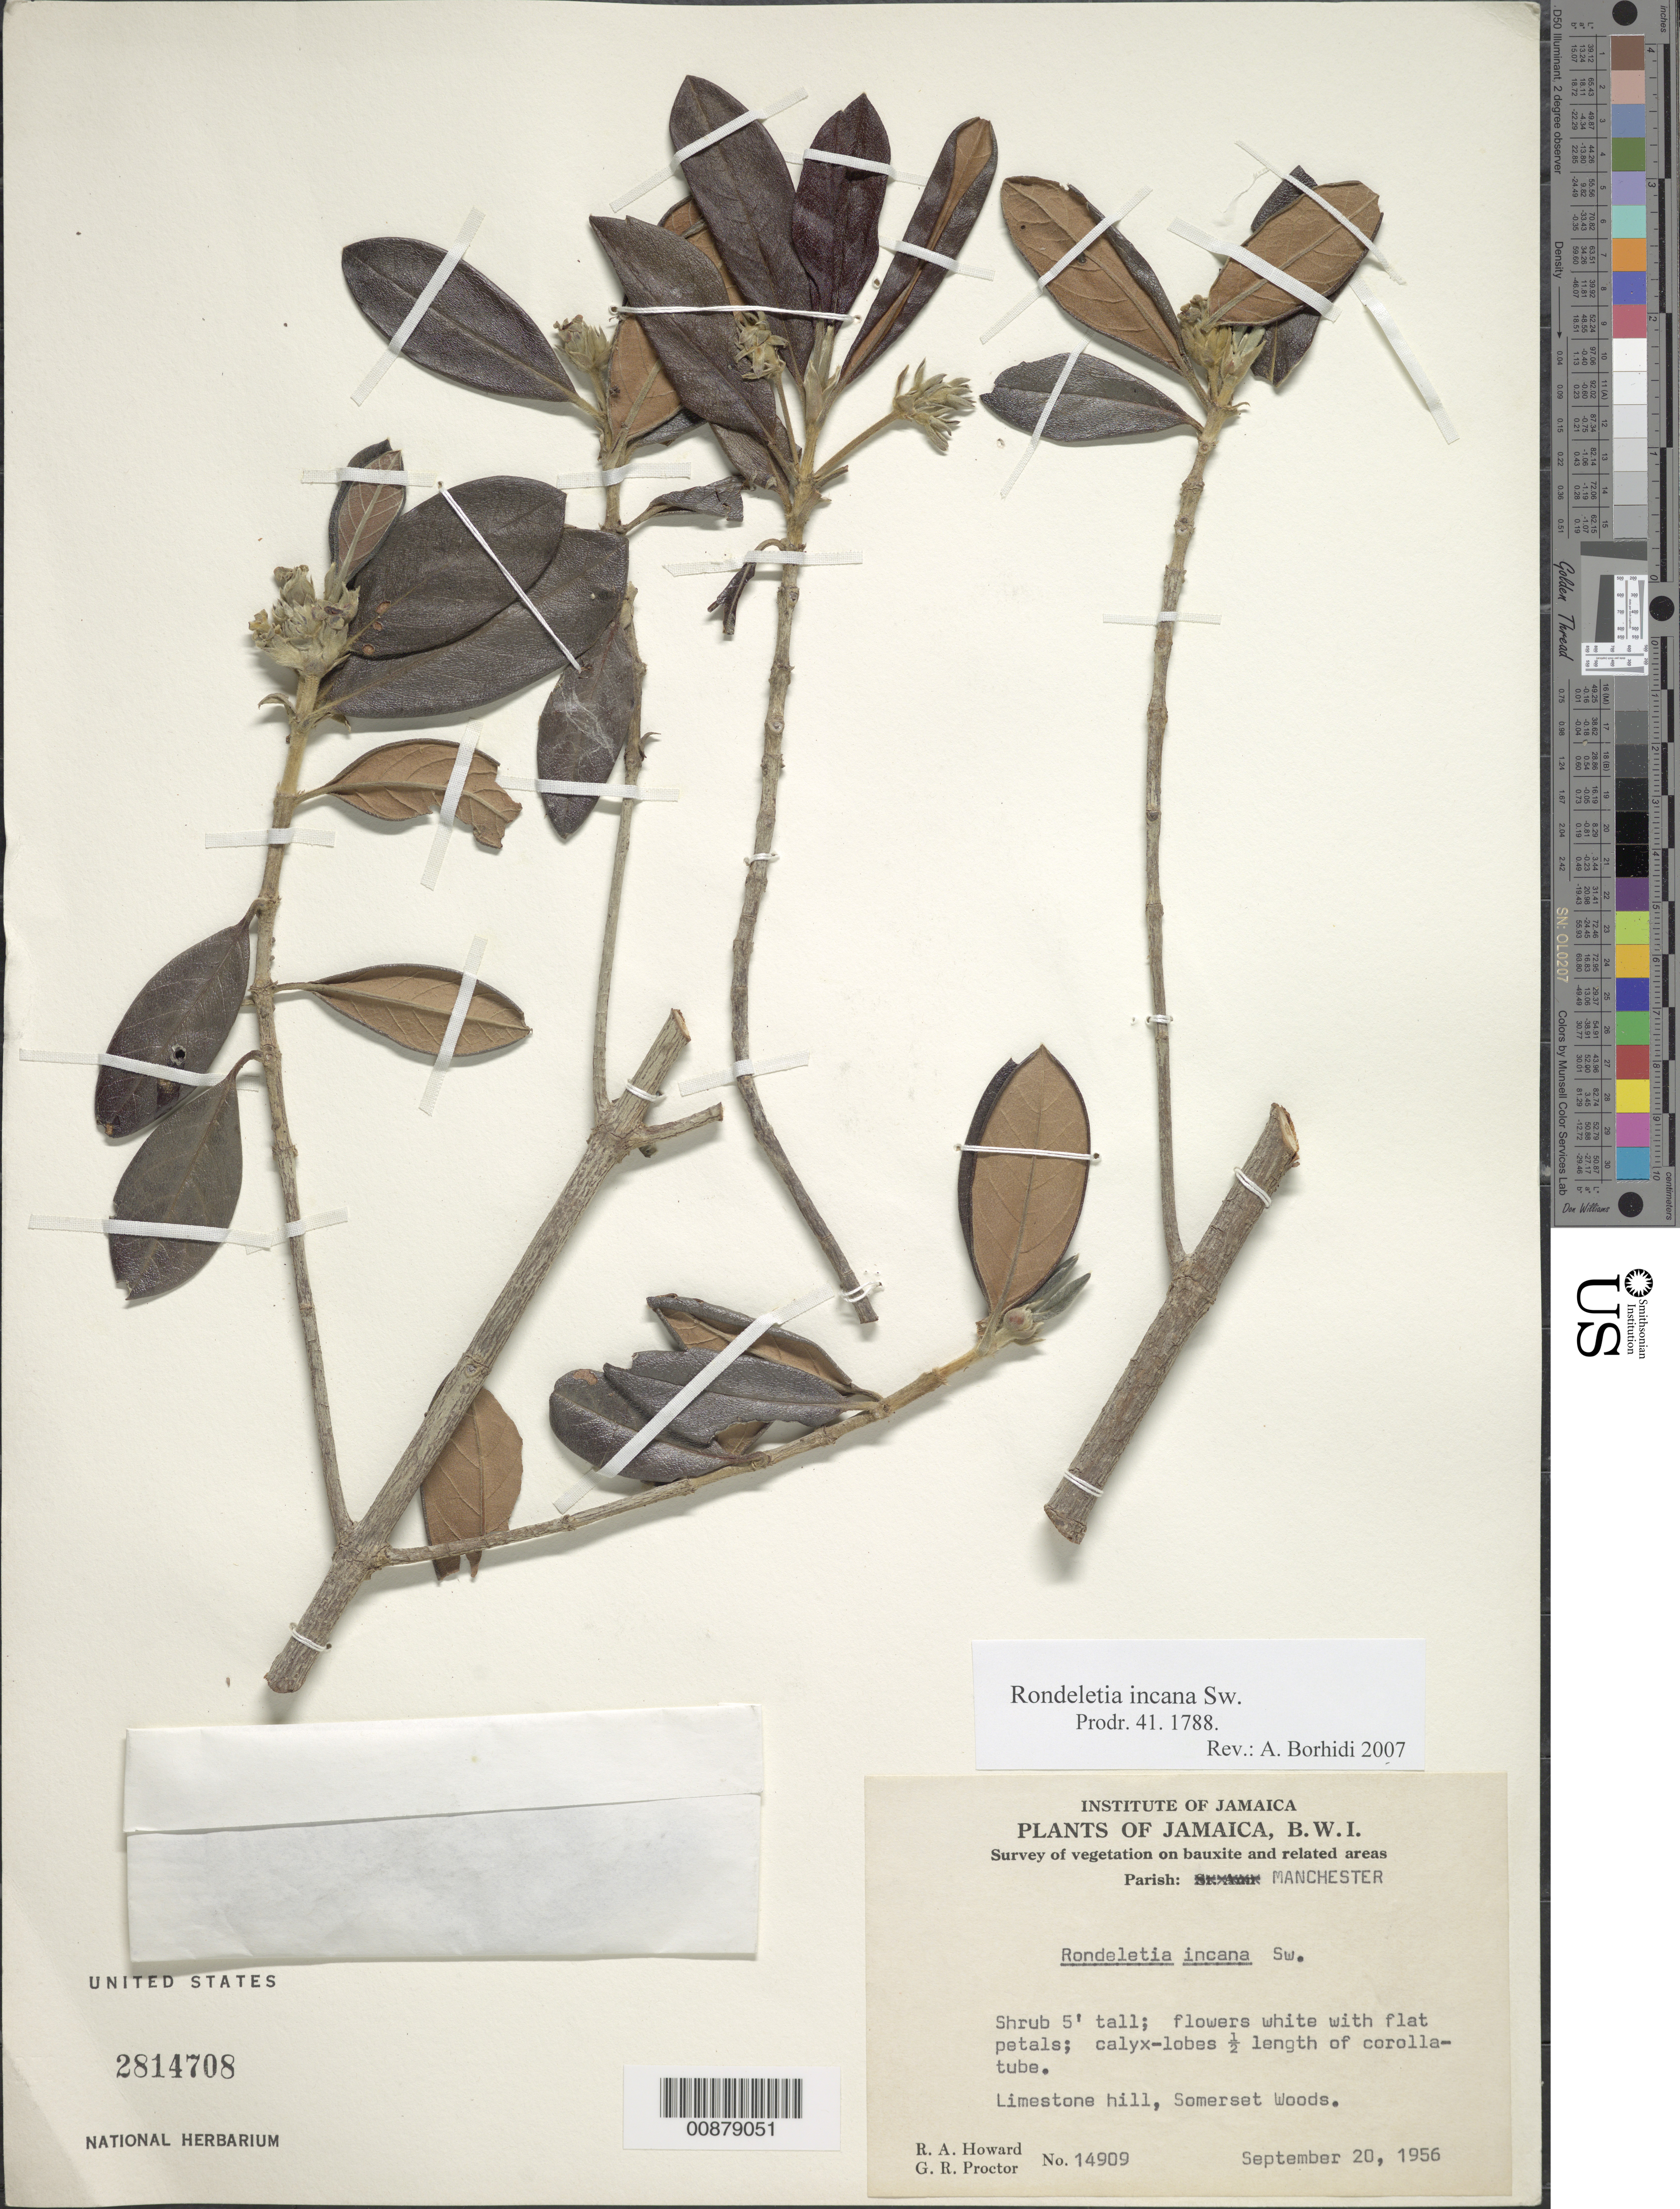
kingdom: Plantae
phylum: Tracheophyta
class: Magnoliopsida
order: Gentianales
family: Rubiaceae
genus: Rondeletia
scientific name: Rondeletia incana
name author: Sw.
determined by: Borhidi, Attila L.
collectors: R. A. Howard & G. R. Proctor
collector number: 14909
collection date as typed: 20 Sep 1956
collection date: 1956-09-20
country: Jamaica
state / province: Manchester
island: Jamaica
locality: Somerset Woods.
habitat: Limestone hill.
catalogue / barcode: US 2814708